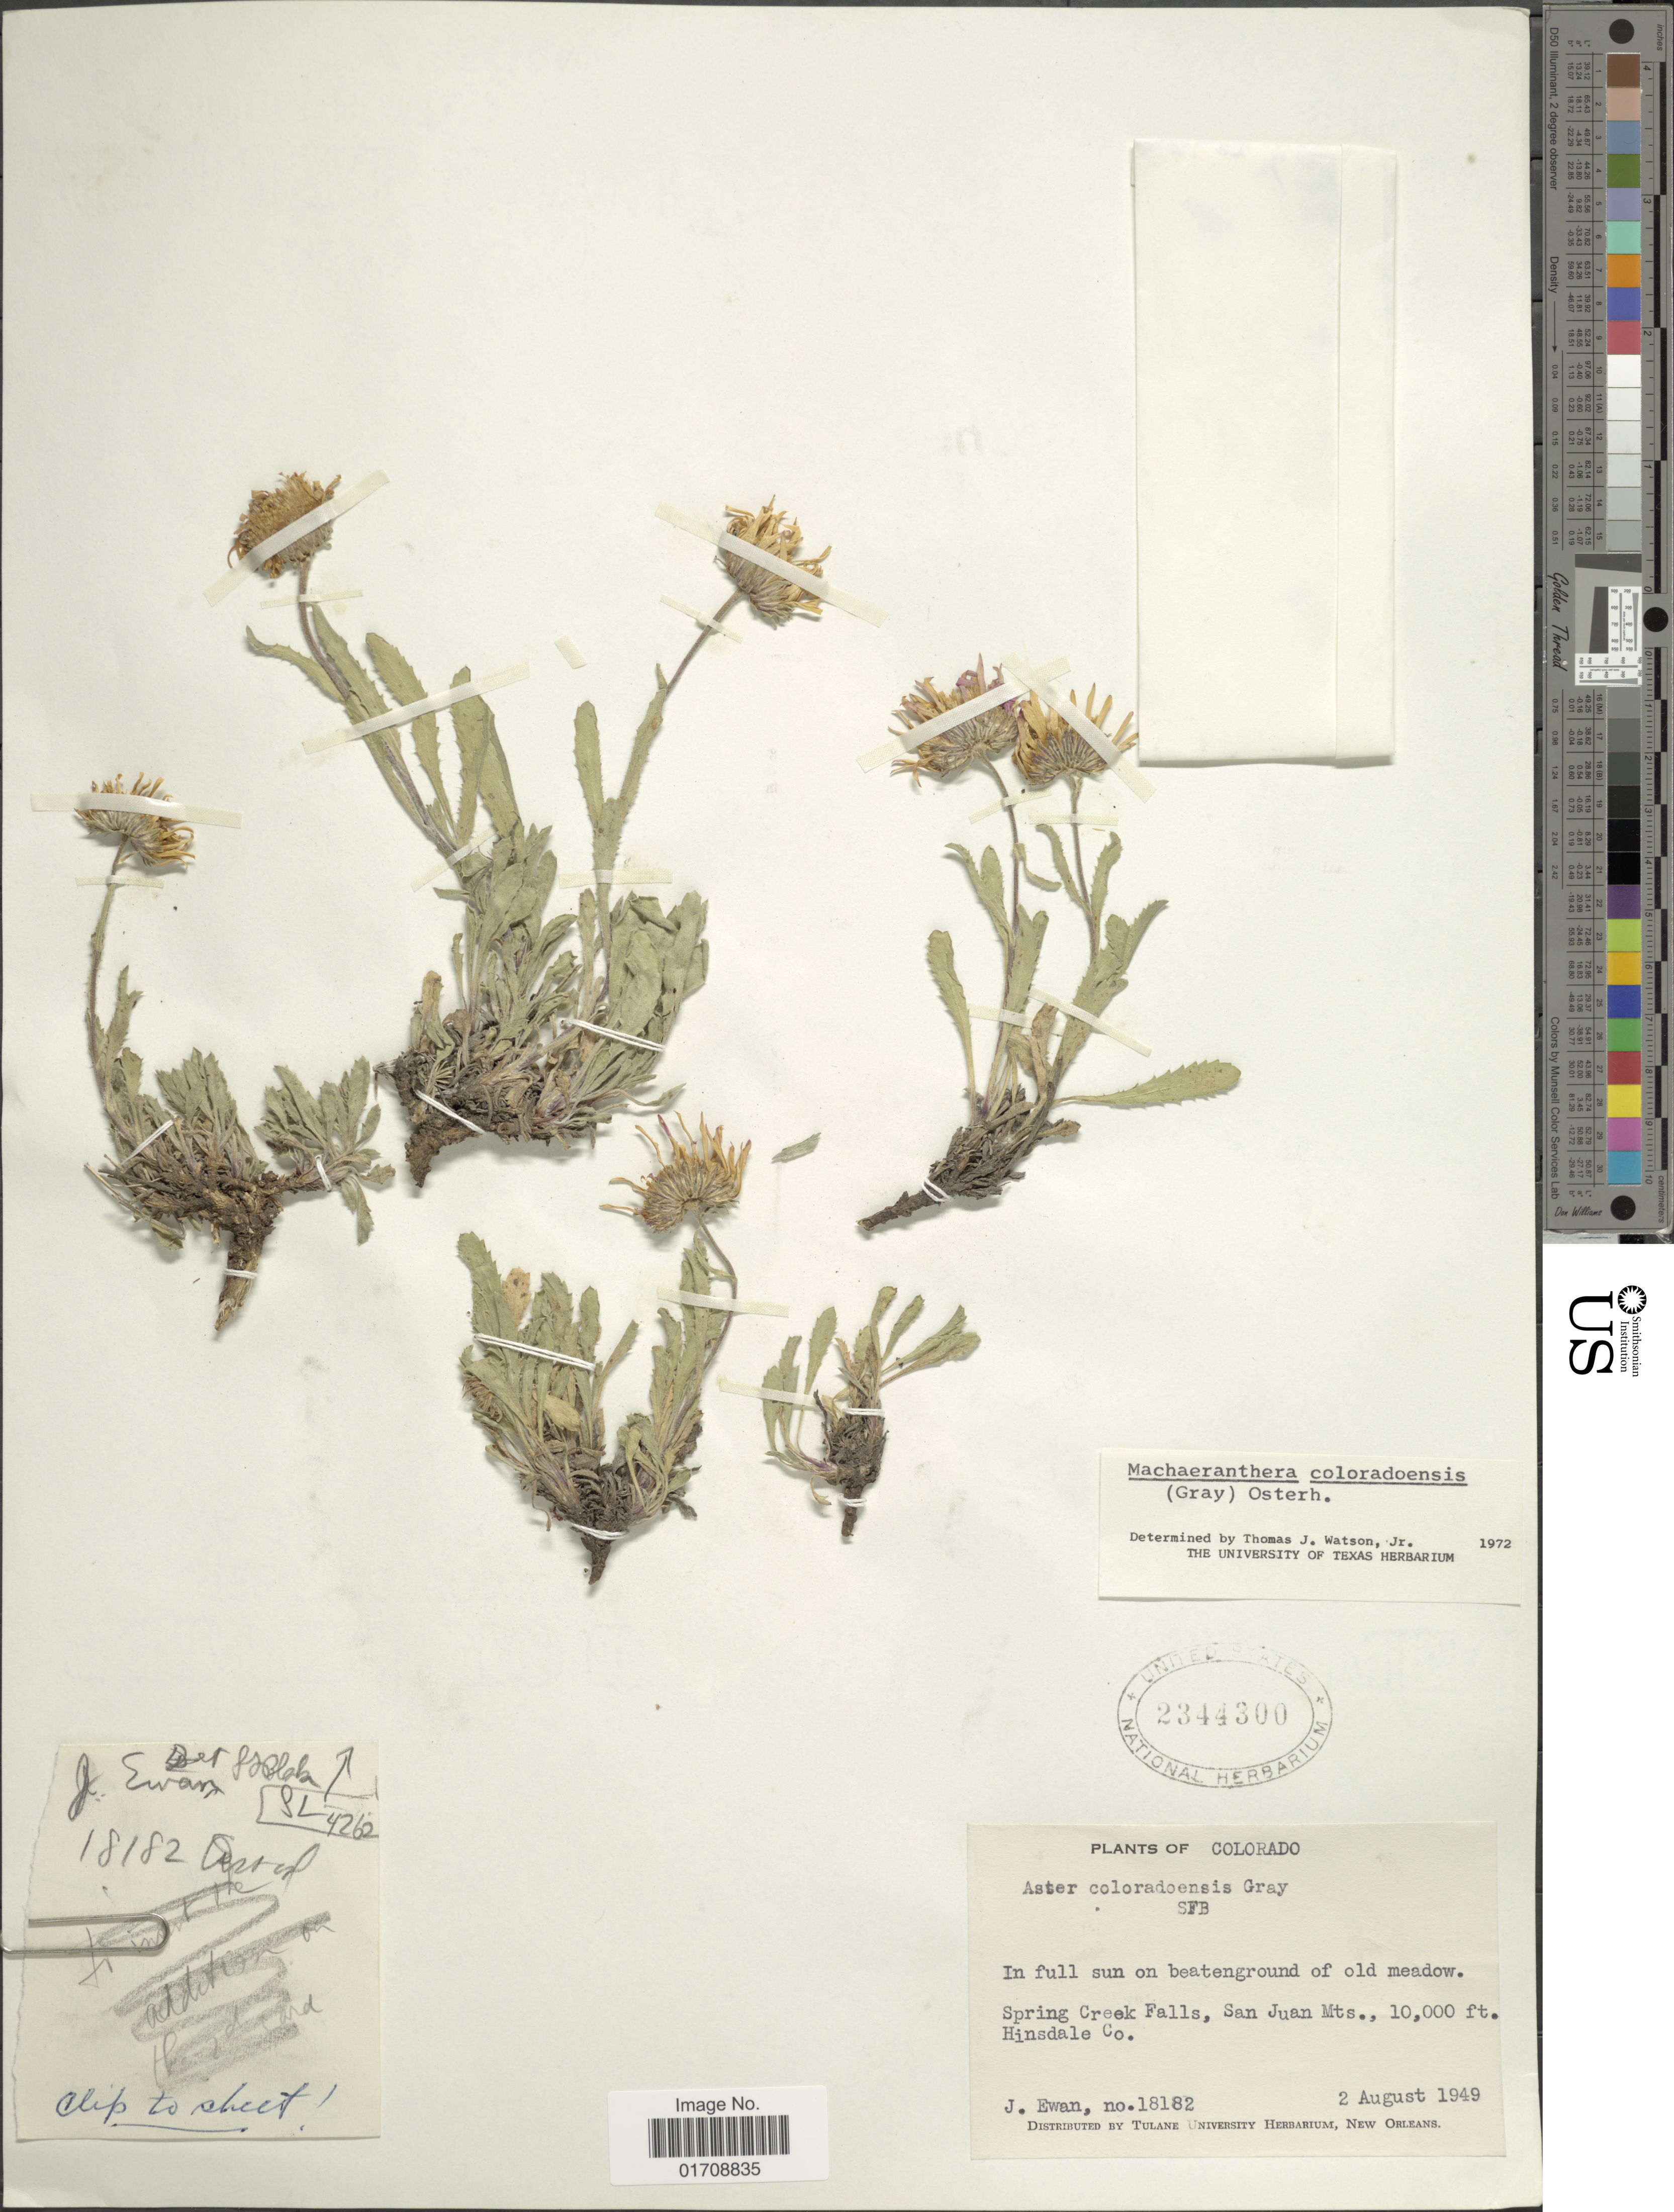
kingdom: Plantae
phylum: Tracheophyta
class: Magnoliopsida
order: Asterales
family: Asteraceae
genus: Machaeranthera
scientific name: Machaeranthera coloradoensis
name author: (A. Gray) Osterh.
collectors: J. A. Ewan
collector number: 18182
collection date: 1949-08-02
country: United States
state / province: Colorado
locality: Spring Creek Falls, San Juan Mts., Hinsdale Co.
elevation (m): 3048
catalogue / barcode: US 2344300